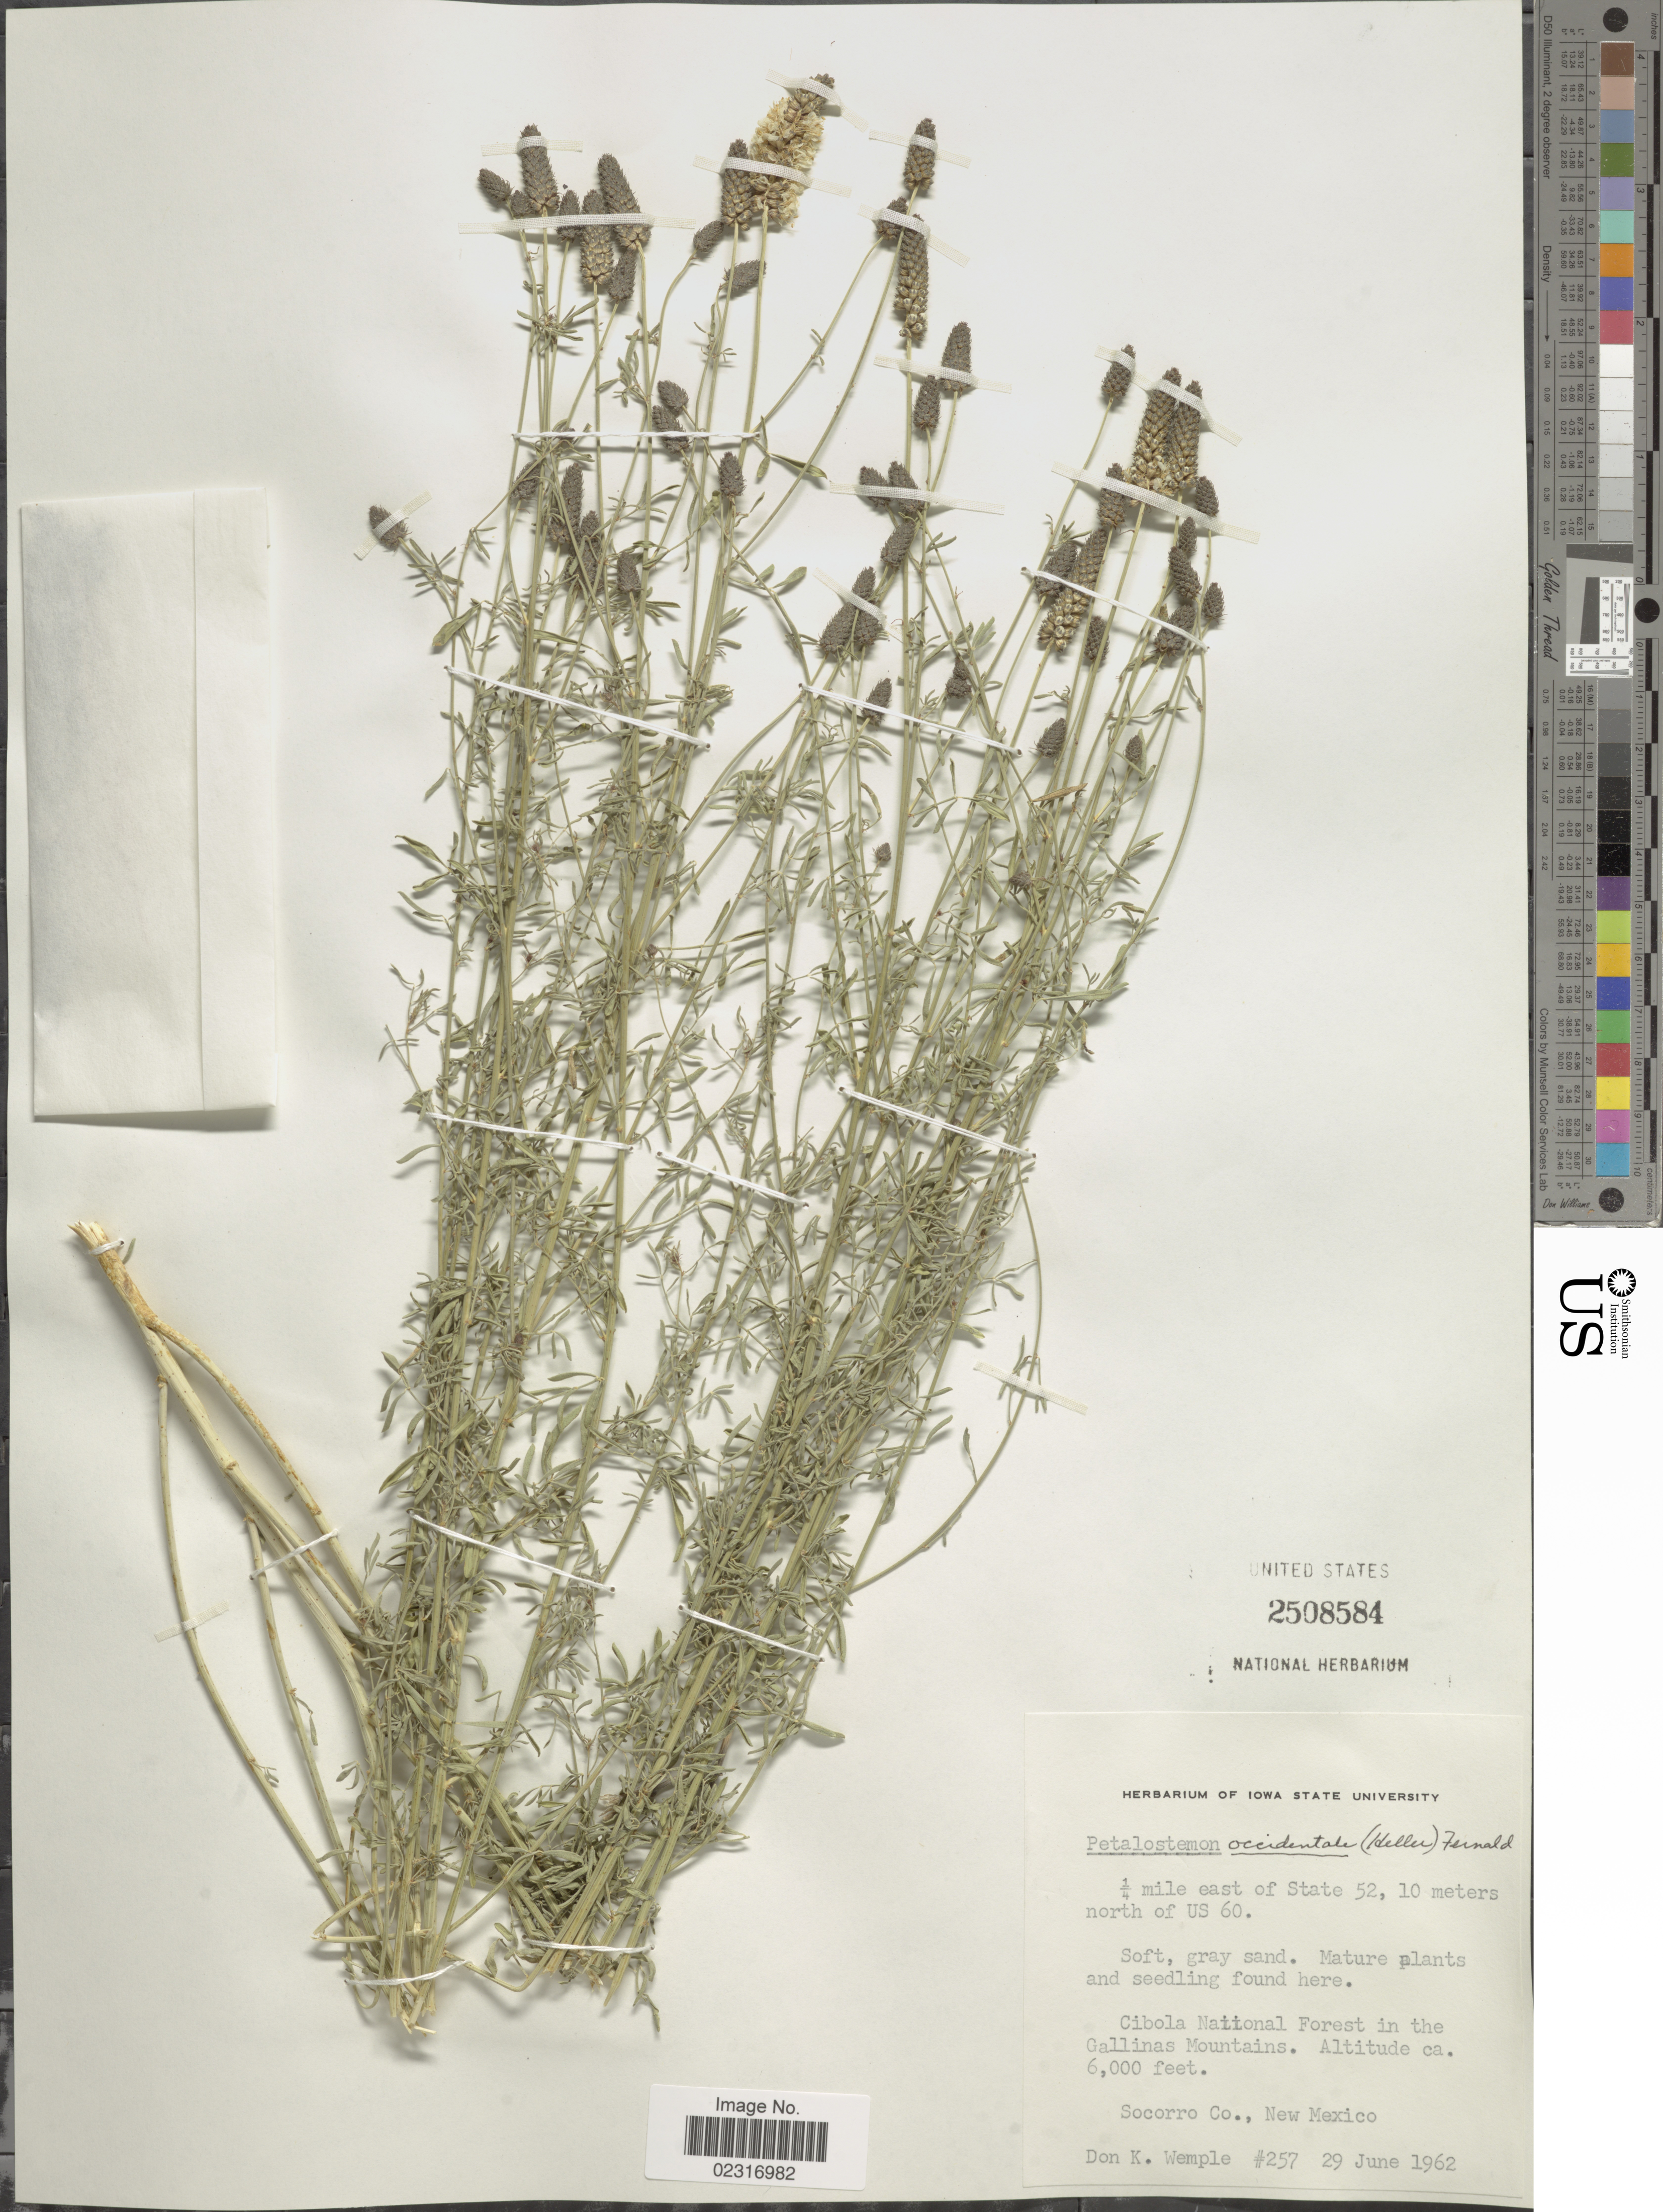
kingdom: Plantae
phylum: Tracheophyta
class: Magnoliopsida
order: Fabales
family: Fabaceae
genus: Dalea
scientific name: Dalea candida var. oligophylla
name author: (Torr) Shinners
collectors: D. Wemple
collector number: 257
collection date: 1962-06-29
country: United States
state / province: New Mexico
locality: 1/4 miles east of State 52, 10 meters north of US 60. Cibola National Forest on the Gallinas Mountains. Socorro Co.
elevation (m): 1829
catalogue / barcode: US 2508584